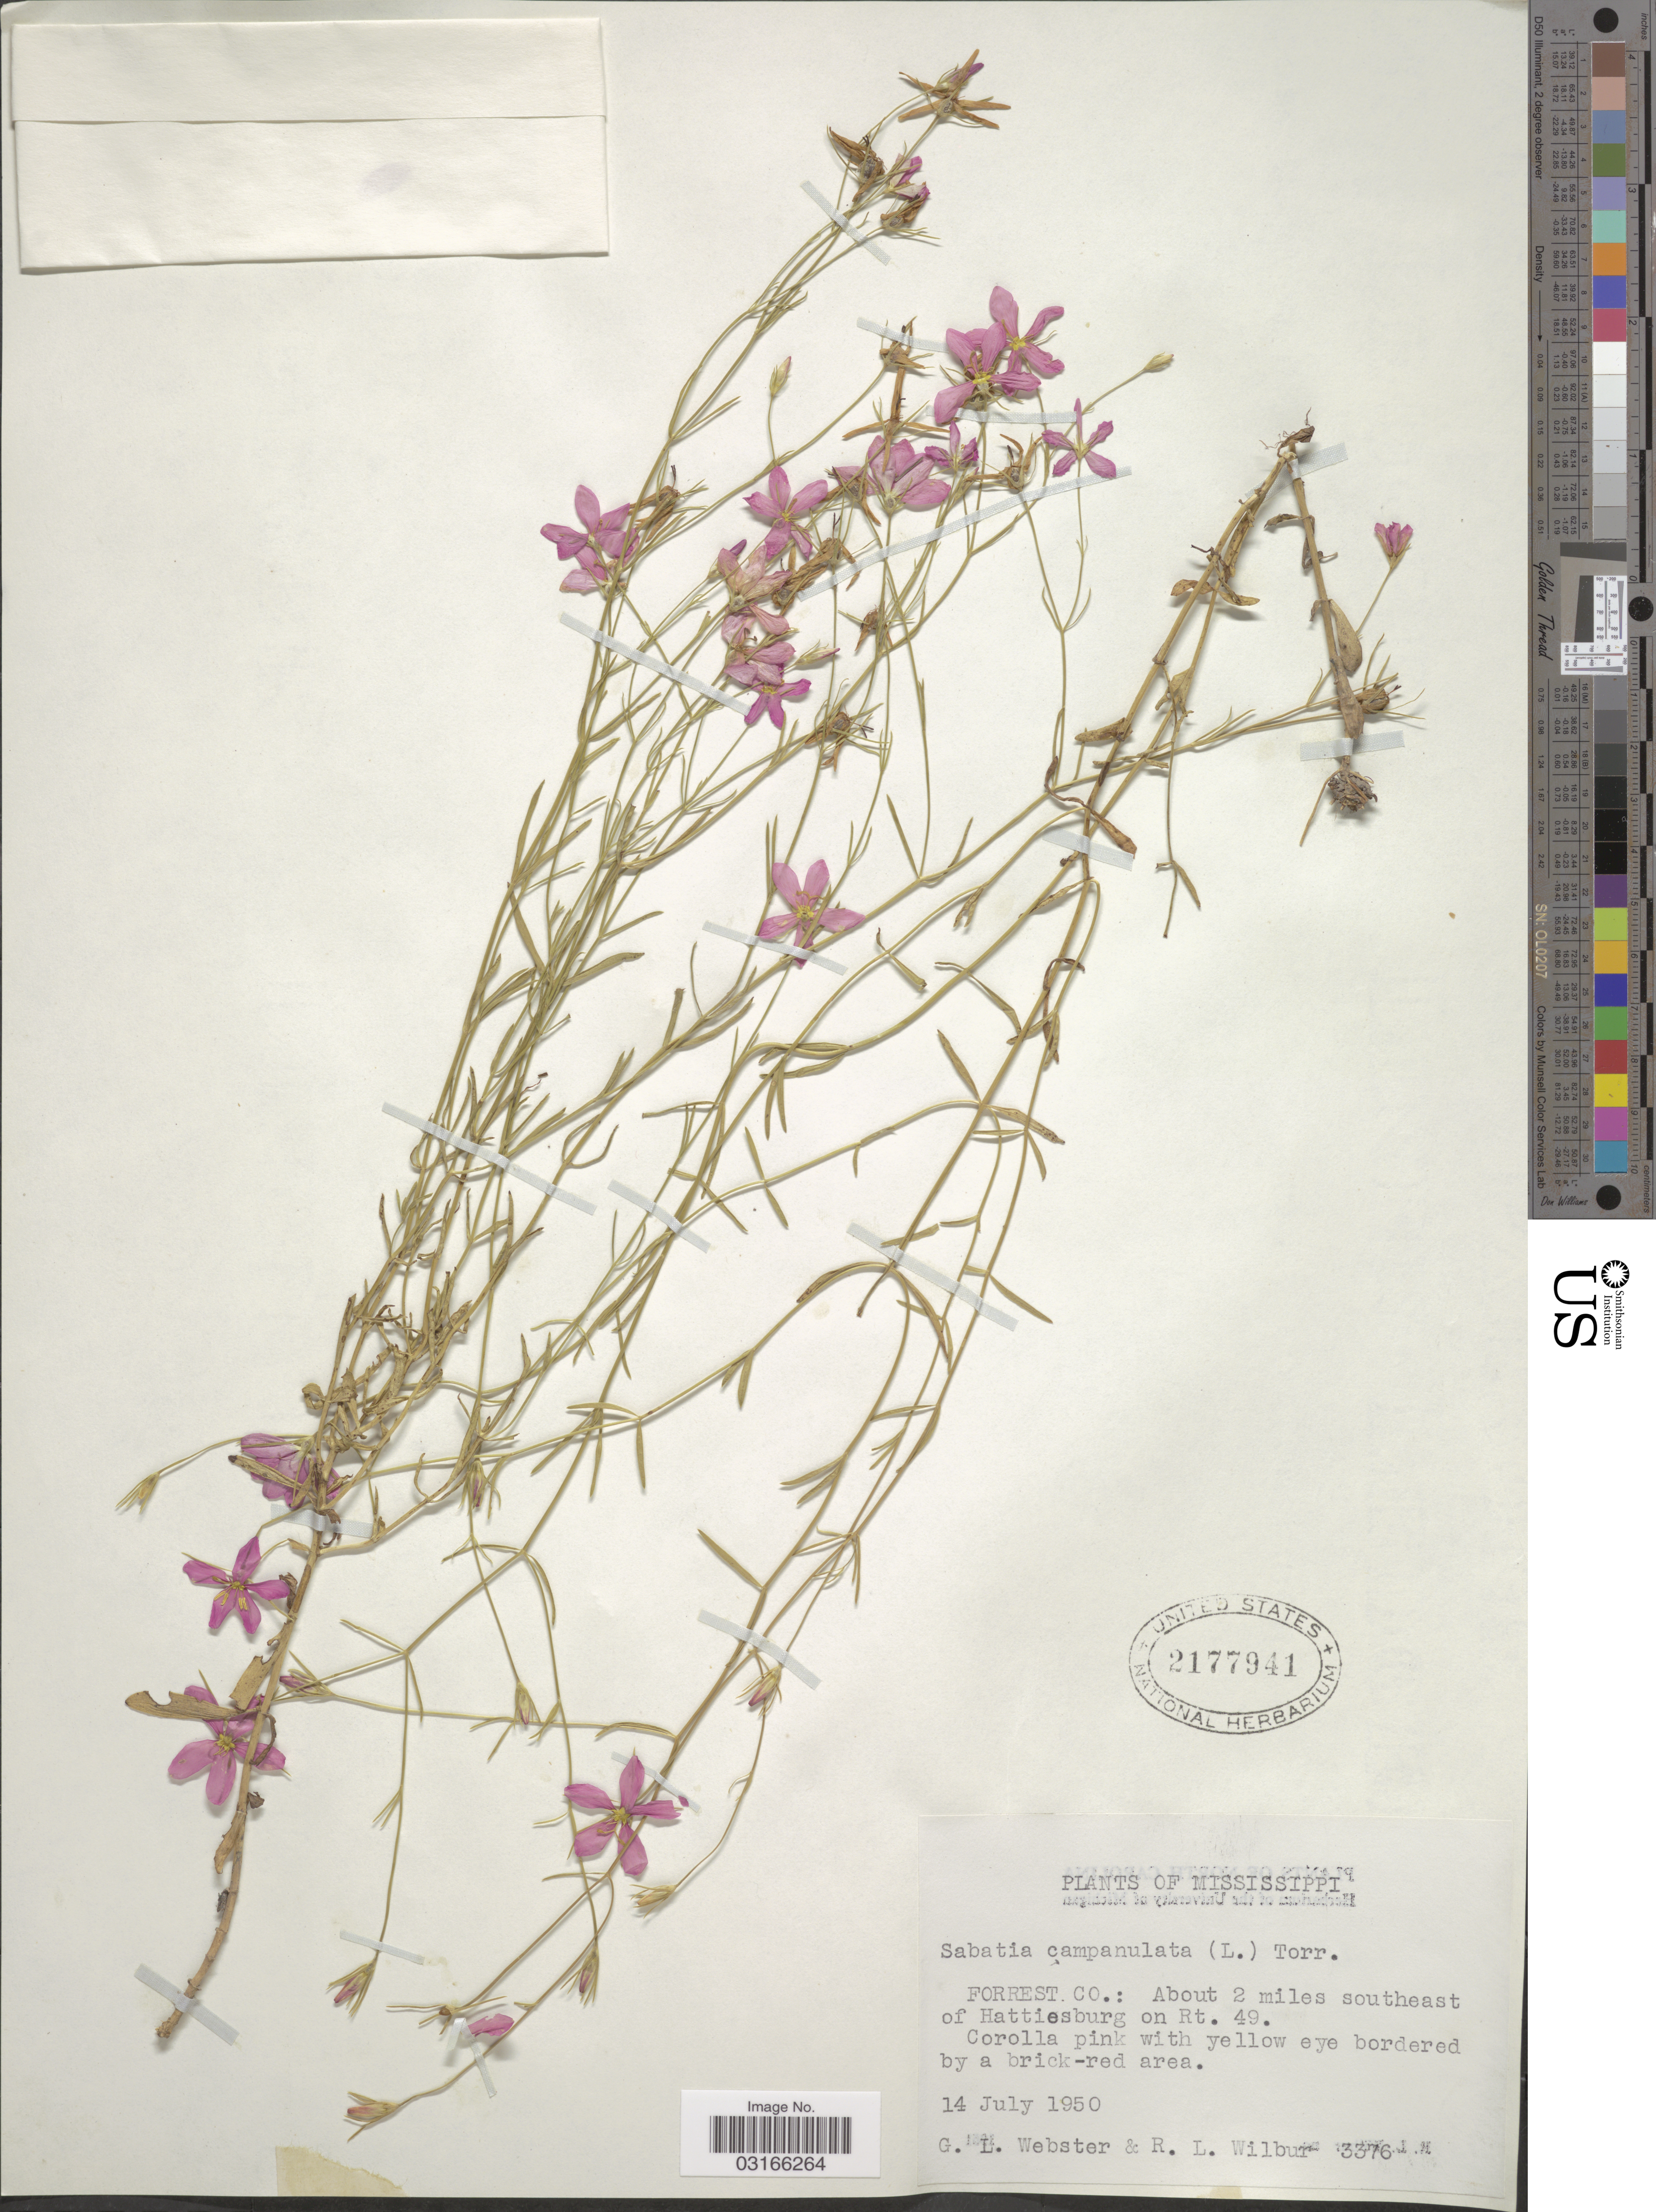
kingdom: Plantae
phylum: Tracheophyta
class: Magnoliopsida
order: Gentianales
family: Gentianaceae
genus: Sabatia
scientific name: Sabatia campanulata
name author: (L.) Torr.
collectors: G. L. Webster & R. L. Wilbur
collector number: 3376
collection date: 1950-07-14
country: United States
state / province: Mississippi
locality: Forrest Co.: About 2 miles southeast of Hattiesburg on Rt. 49.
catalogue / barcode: US 2177941